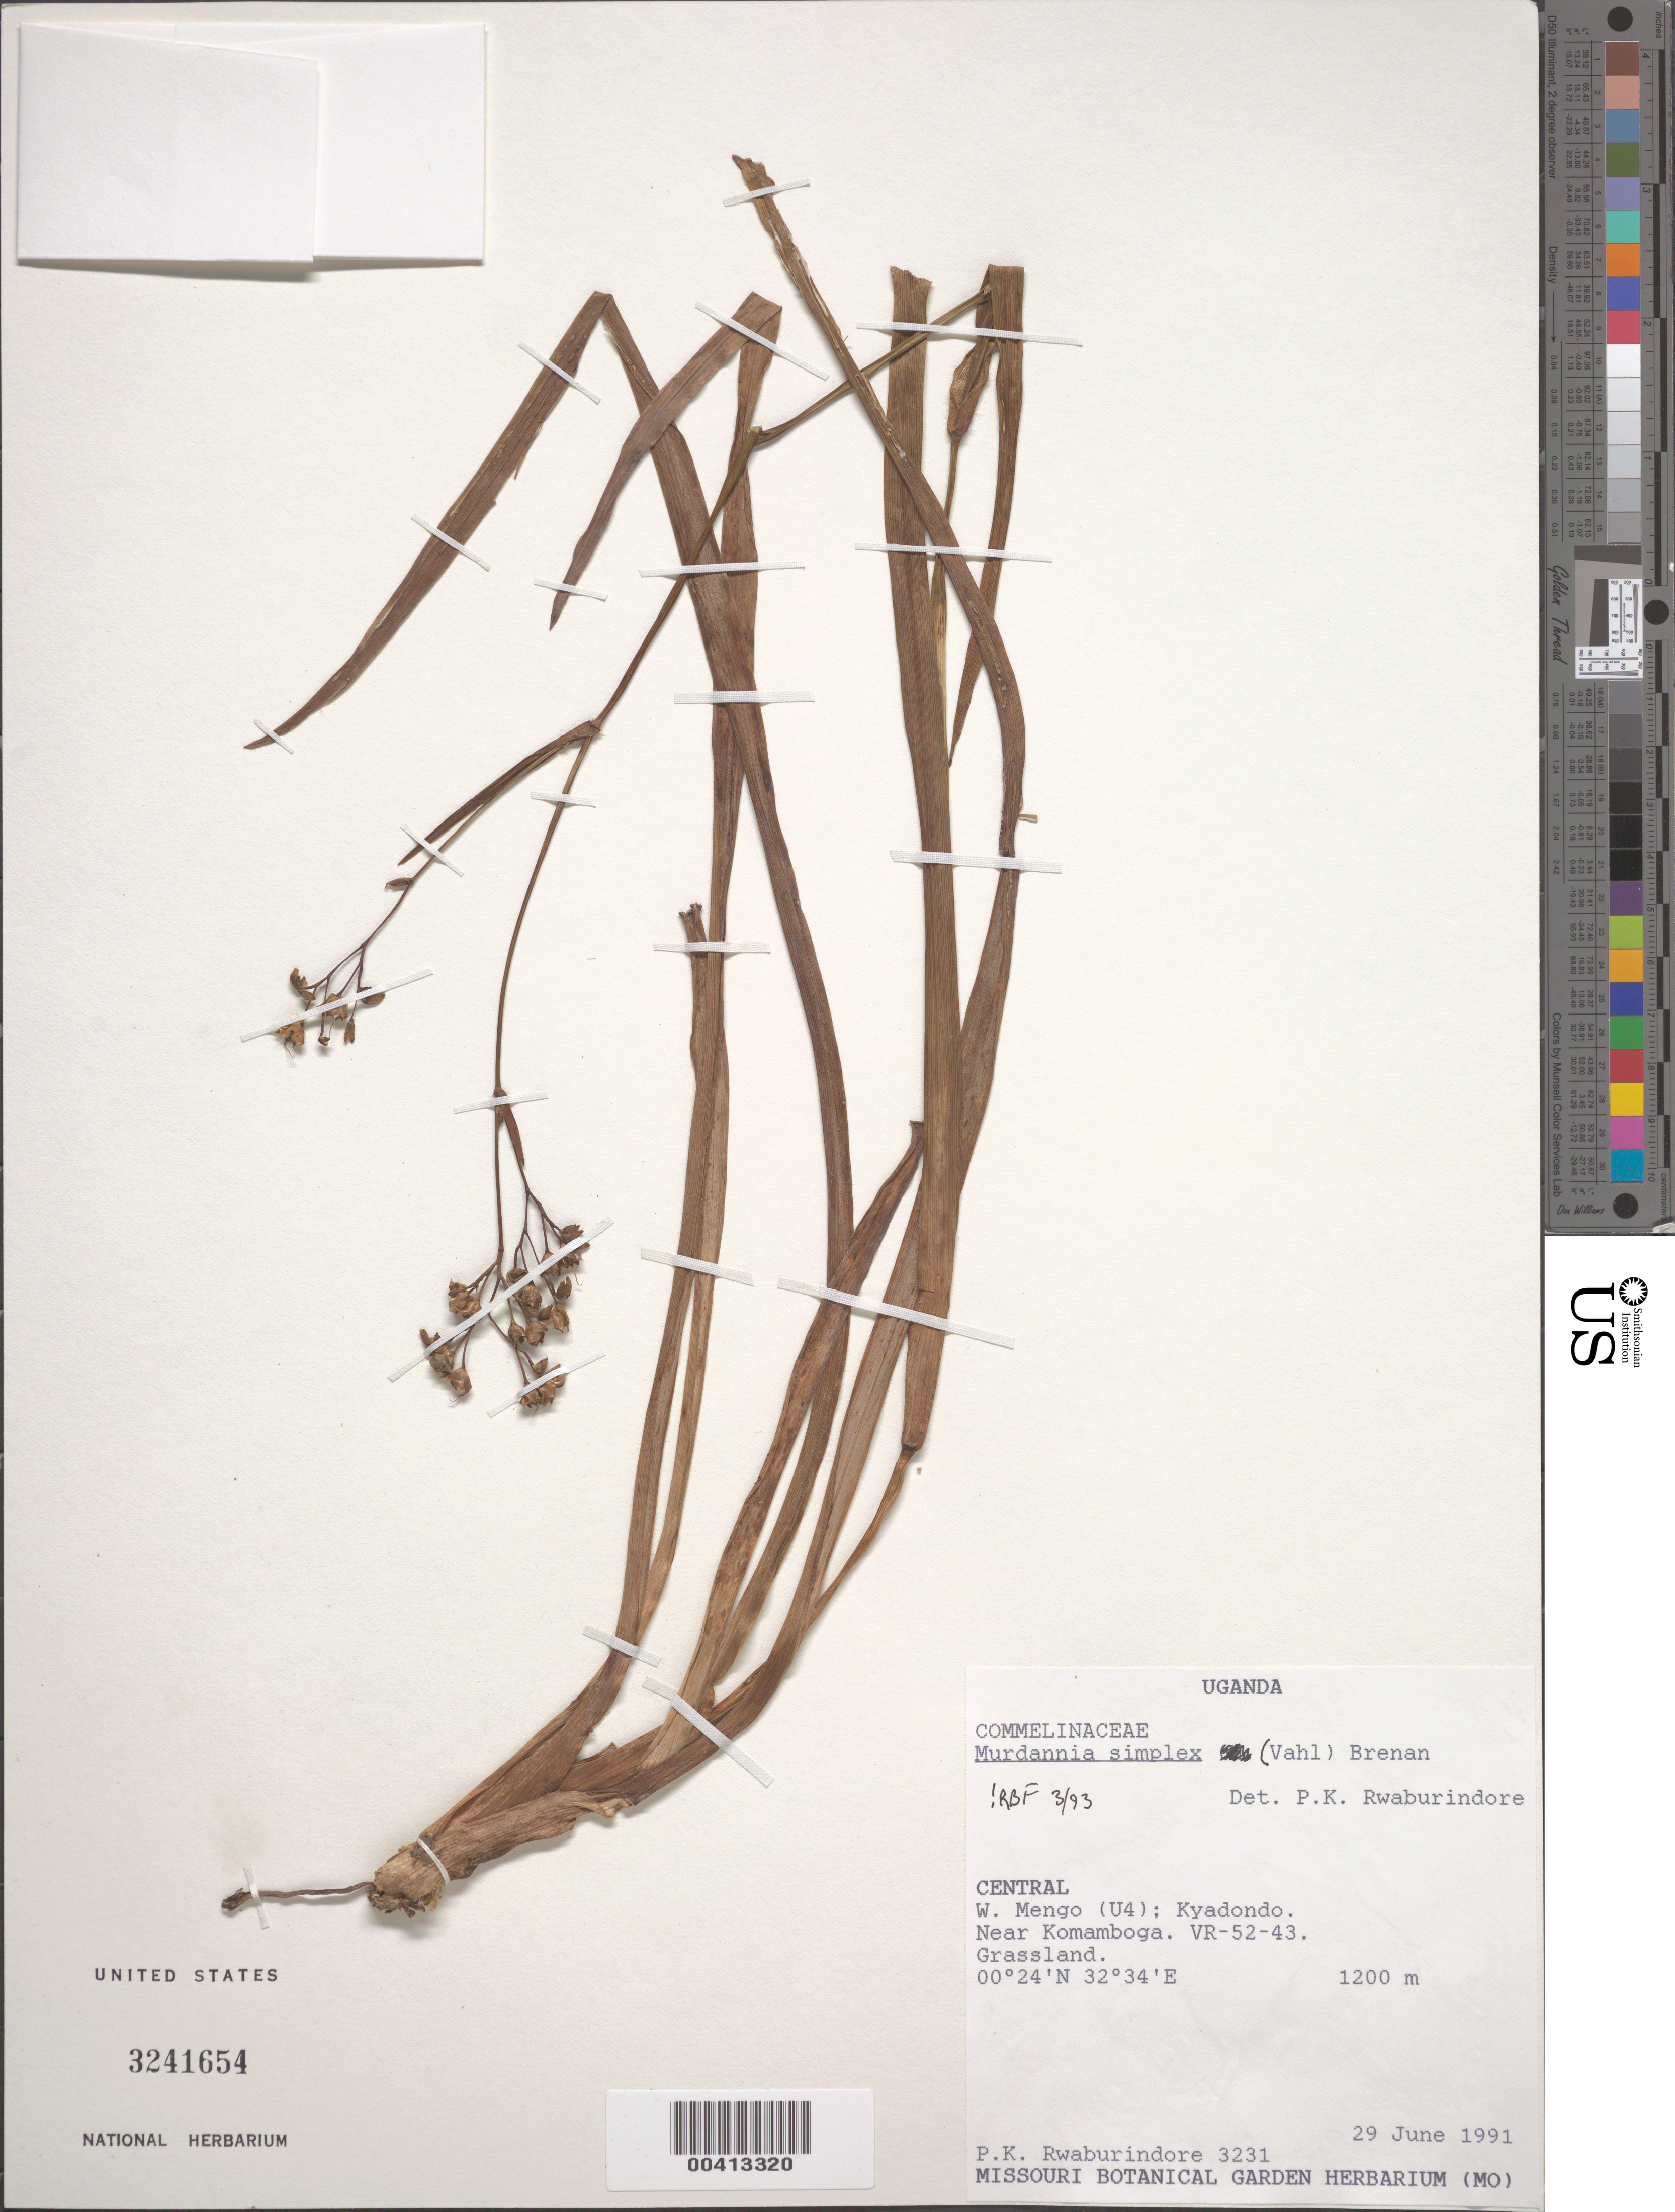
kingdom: Plantae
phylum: Tracheophyta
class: Liliopsida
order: Commelinales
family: Commelinaceae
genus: Murdannia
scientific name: Murdannia simplex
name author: (Vahl) Brenan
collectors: P. Rwaburindore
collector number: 3231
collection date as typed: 29 Jun 1991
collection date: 1991-06-29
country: Uganda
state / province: Central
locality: Kyadondo. West Menga.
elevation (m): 1200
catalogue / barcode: US 3241654